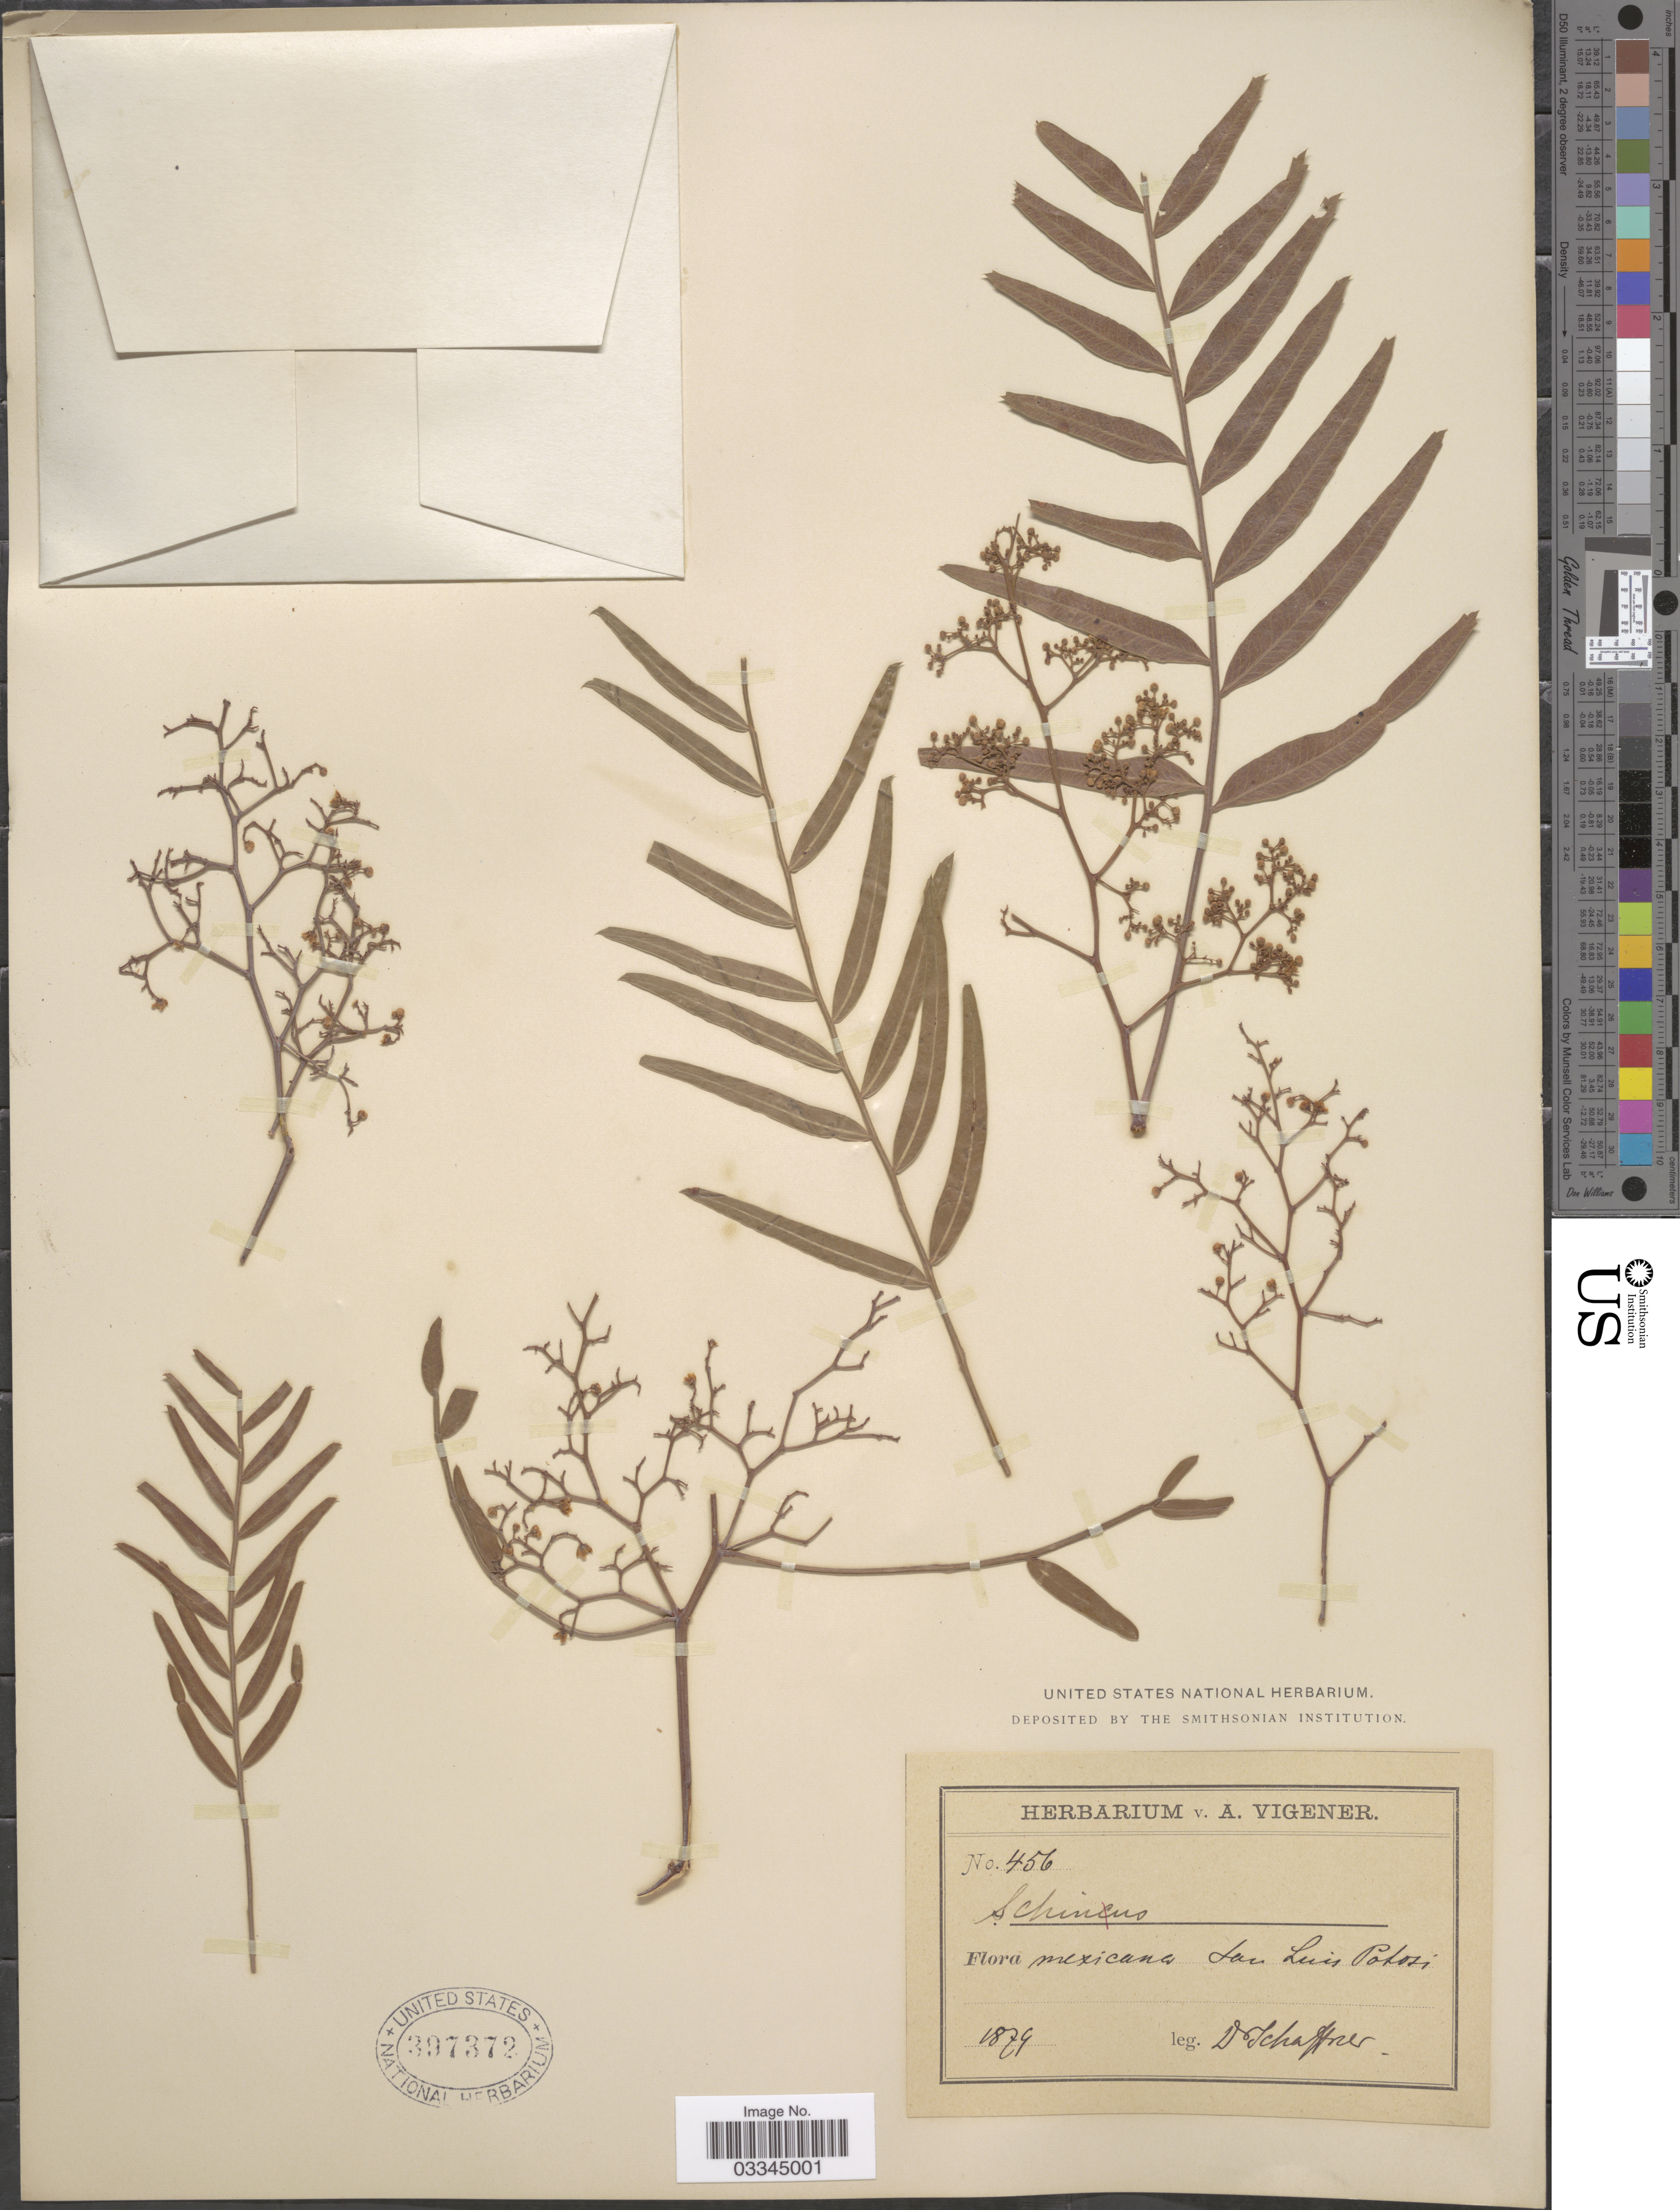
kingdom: Plantae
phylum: Tracheophyta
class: Magnoliopsida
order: Sapindales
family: Anacardiaceae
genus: Schinus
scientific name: Schinus areira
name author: L.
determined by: Mitchell, J. D.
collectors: -. Schaffner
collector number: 456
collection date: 1874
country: Mexico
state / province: San Luis Potosí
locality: Mexicana.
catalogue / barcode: US 397372